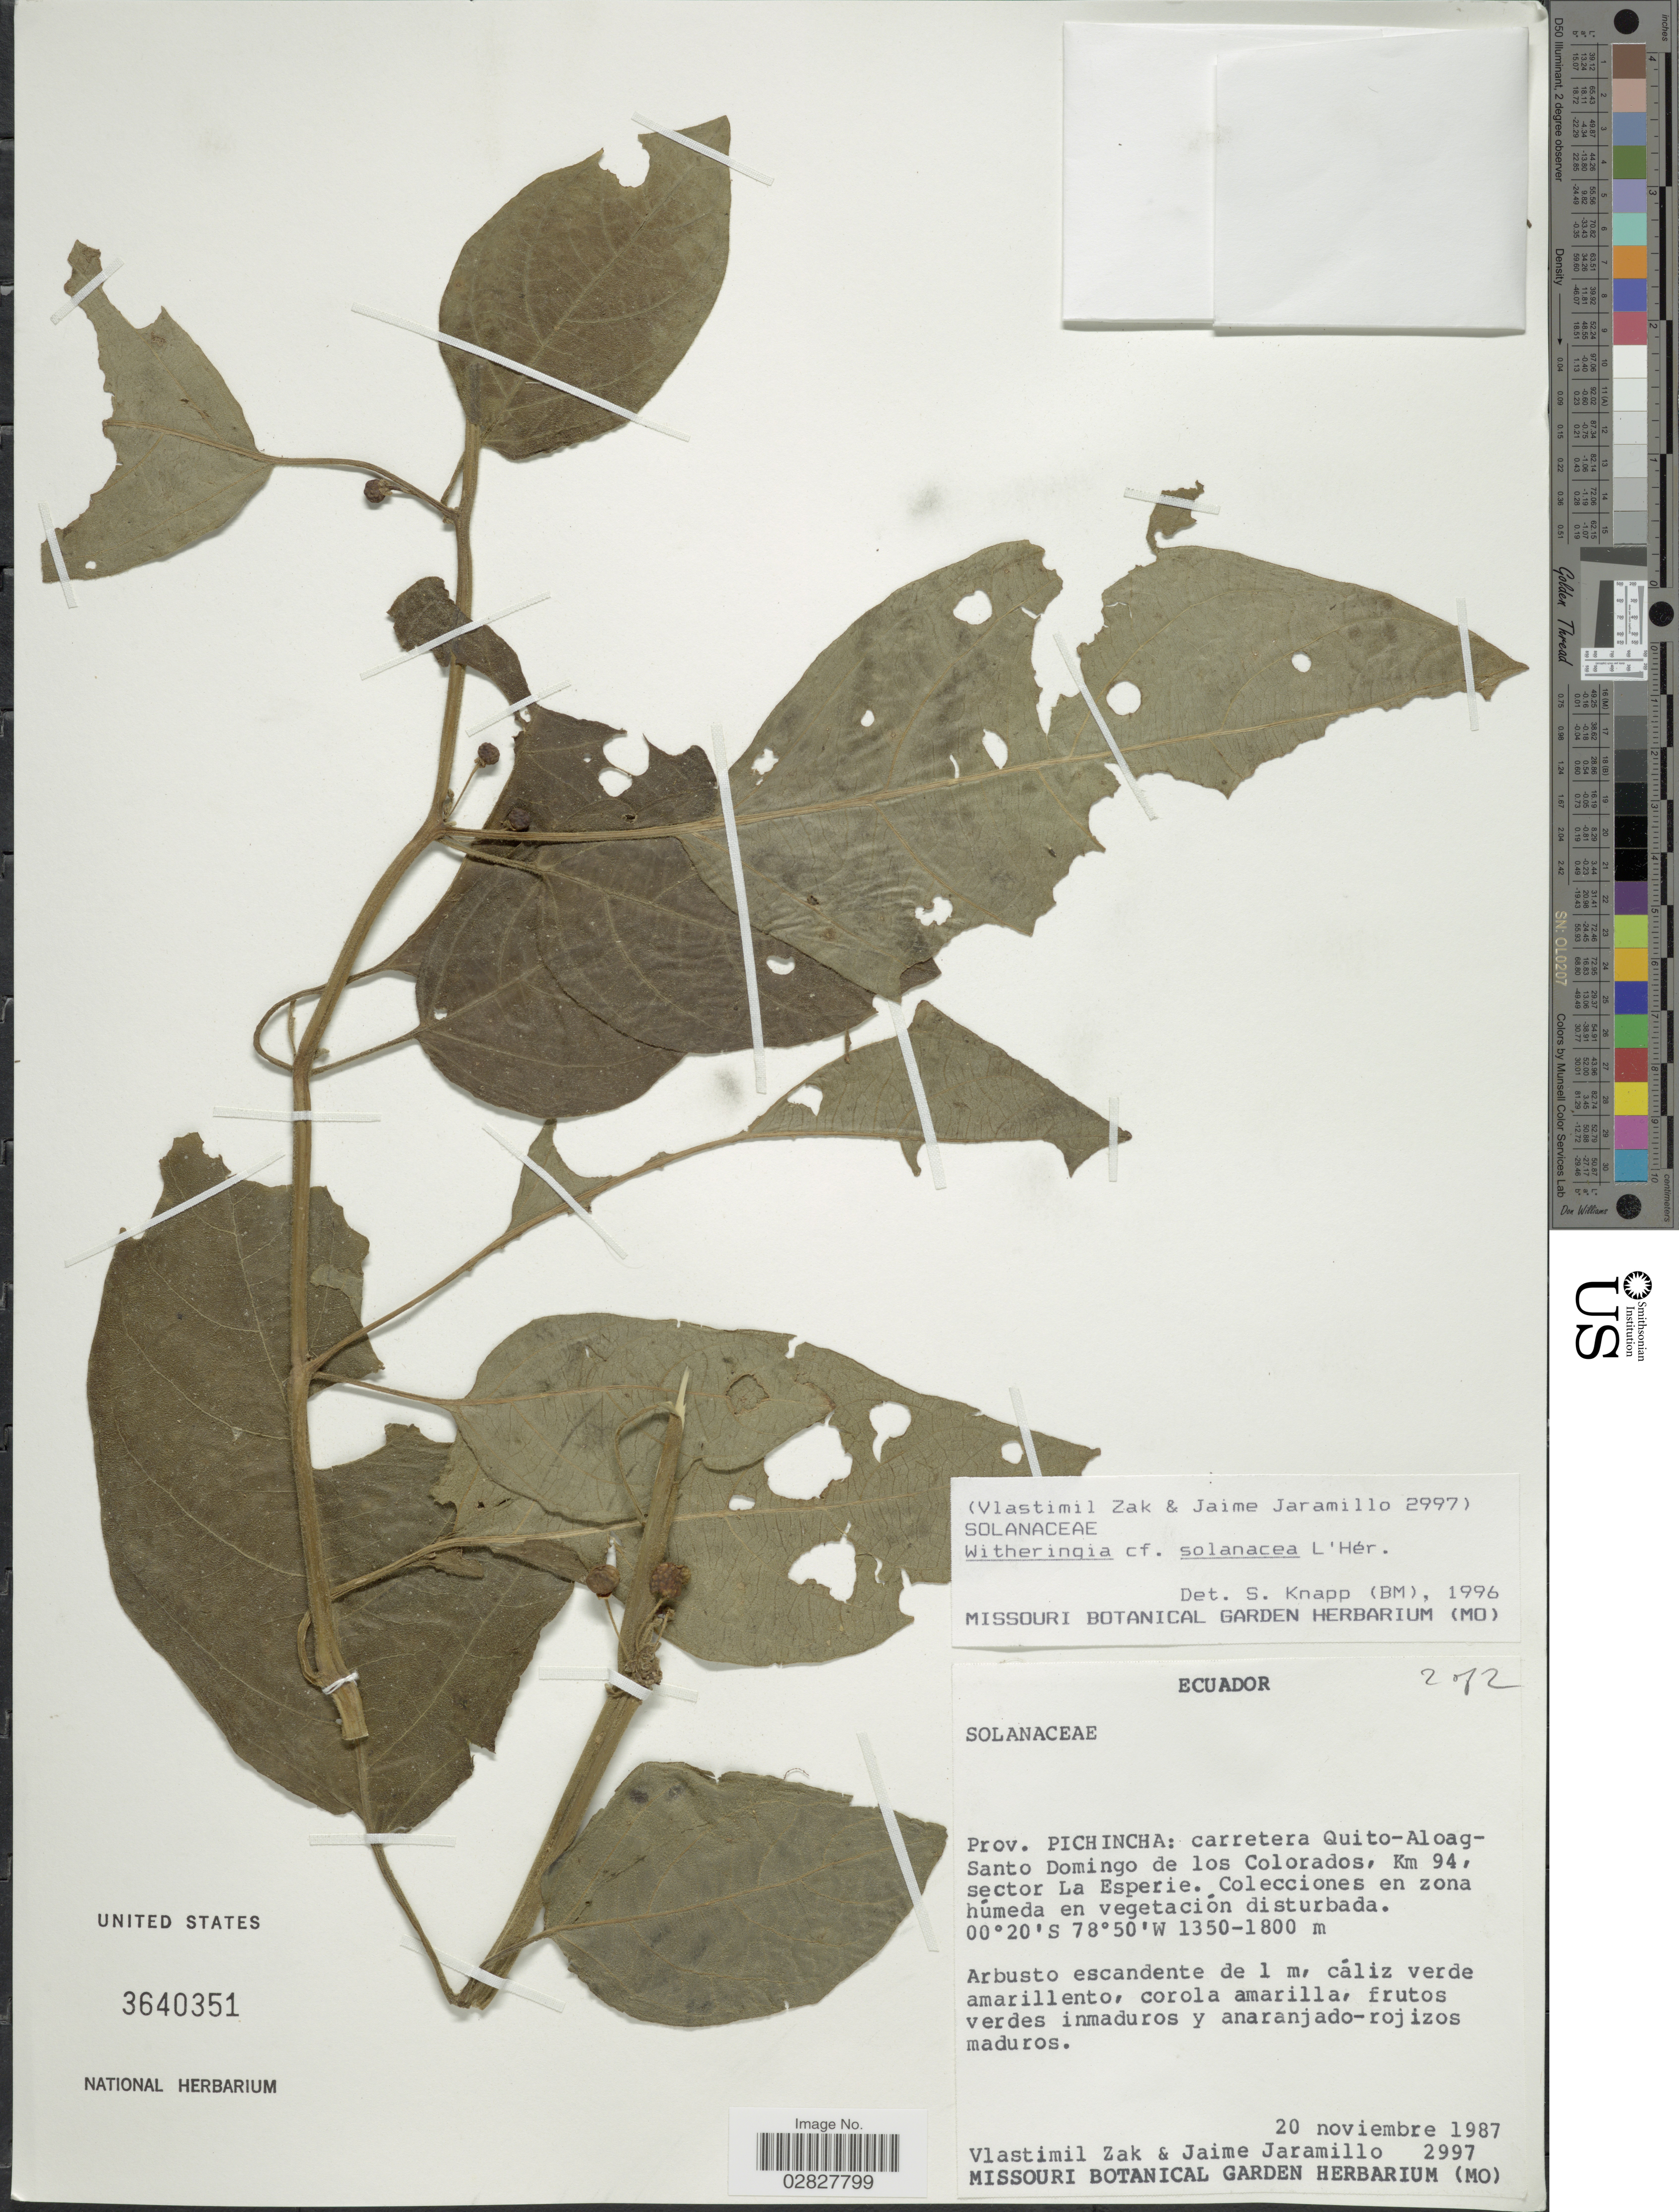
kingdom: Plantae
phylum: Tracheophyta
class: Magnoliopsida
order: Solanales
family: Solanaceae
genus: Witheringia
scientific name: Witheringia solanacea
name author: L'Hér.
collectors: V. Zak & J. Jaramillo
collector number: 2997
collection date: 1987-11-20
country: Ecuador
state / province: Pichincha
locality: Prov. Pichincha: carretera Quito-Aloag-Santo Domingo de los Colorados, Km 94, sector La Esperie.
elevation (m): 1350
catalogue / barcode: US 3640351